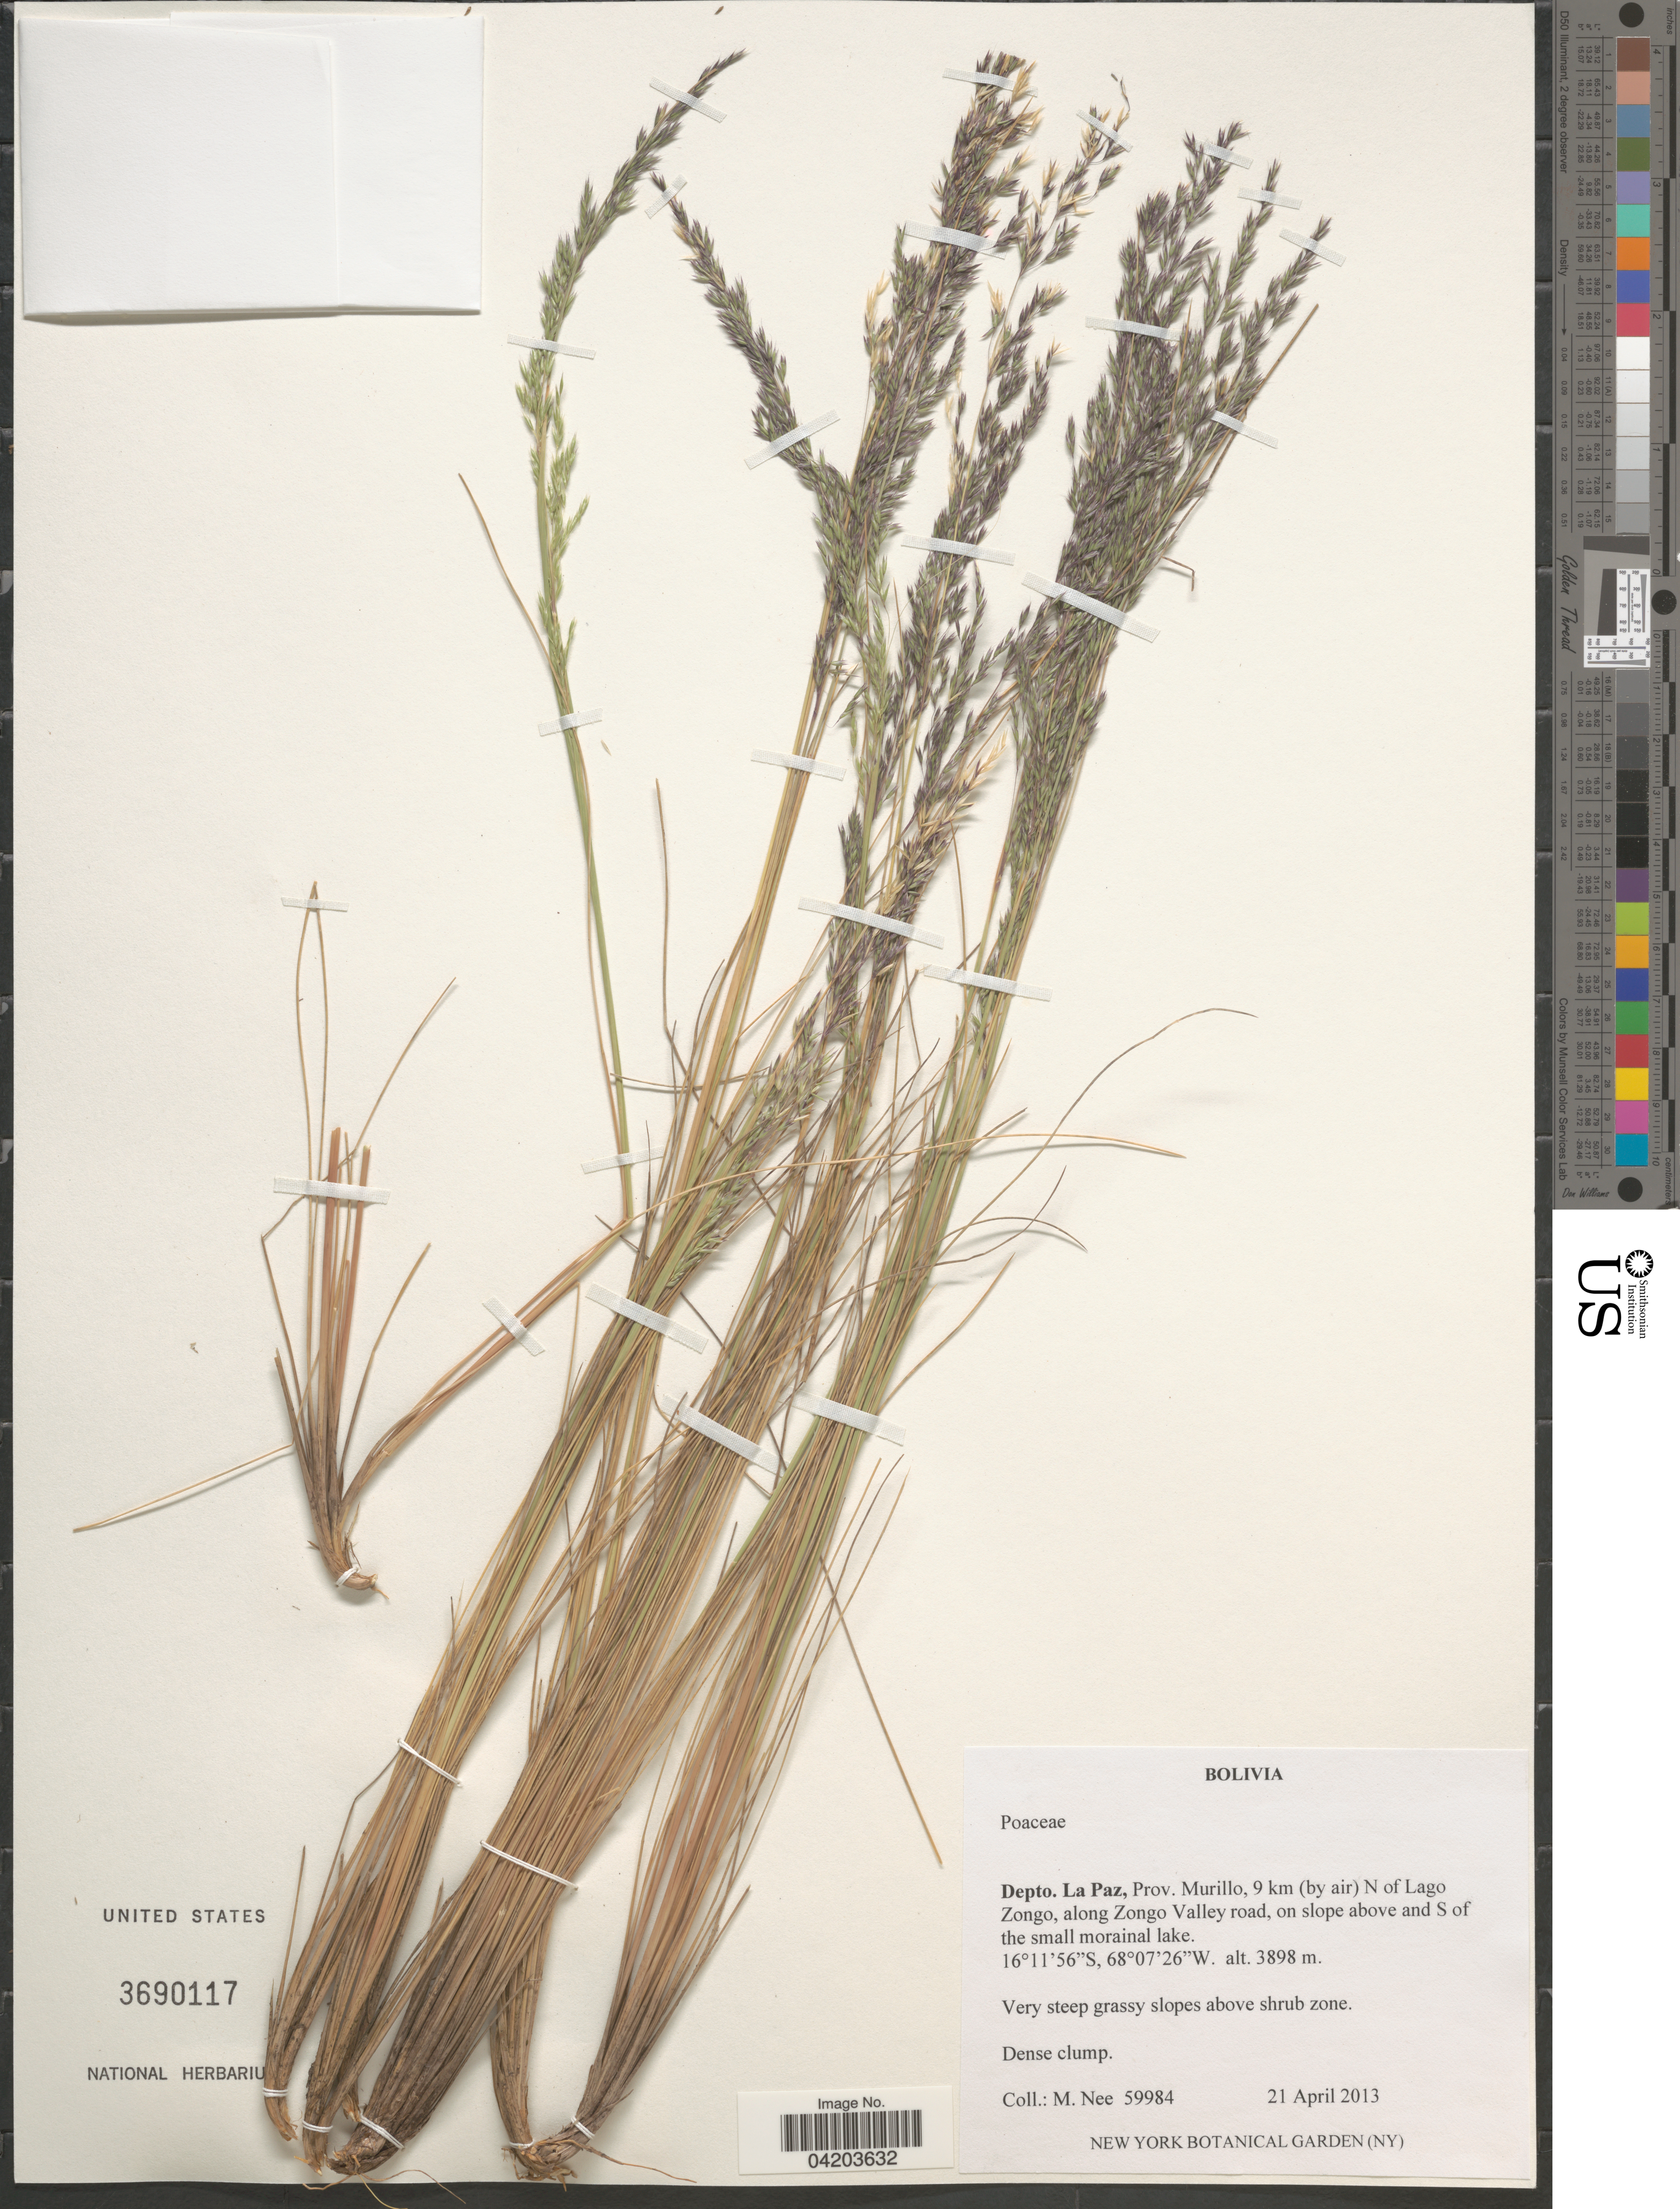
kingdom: Plantae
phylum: Tracheophyta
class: Liliopsida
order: Poales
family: Poaceae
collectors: M. Nee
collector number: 59984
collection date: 2013-04-21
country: Bolivia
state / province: La Paz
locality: Depto. La Paz, Prov. Murillo, 9 km (by air) N of Lago Zongo, along Zongo Valley road, on slope above and S of the small morainal lake.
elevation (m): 3898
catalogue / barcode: US 3690117